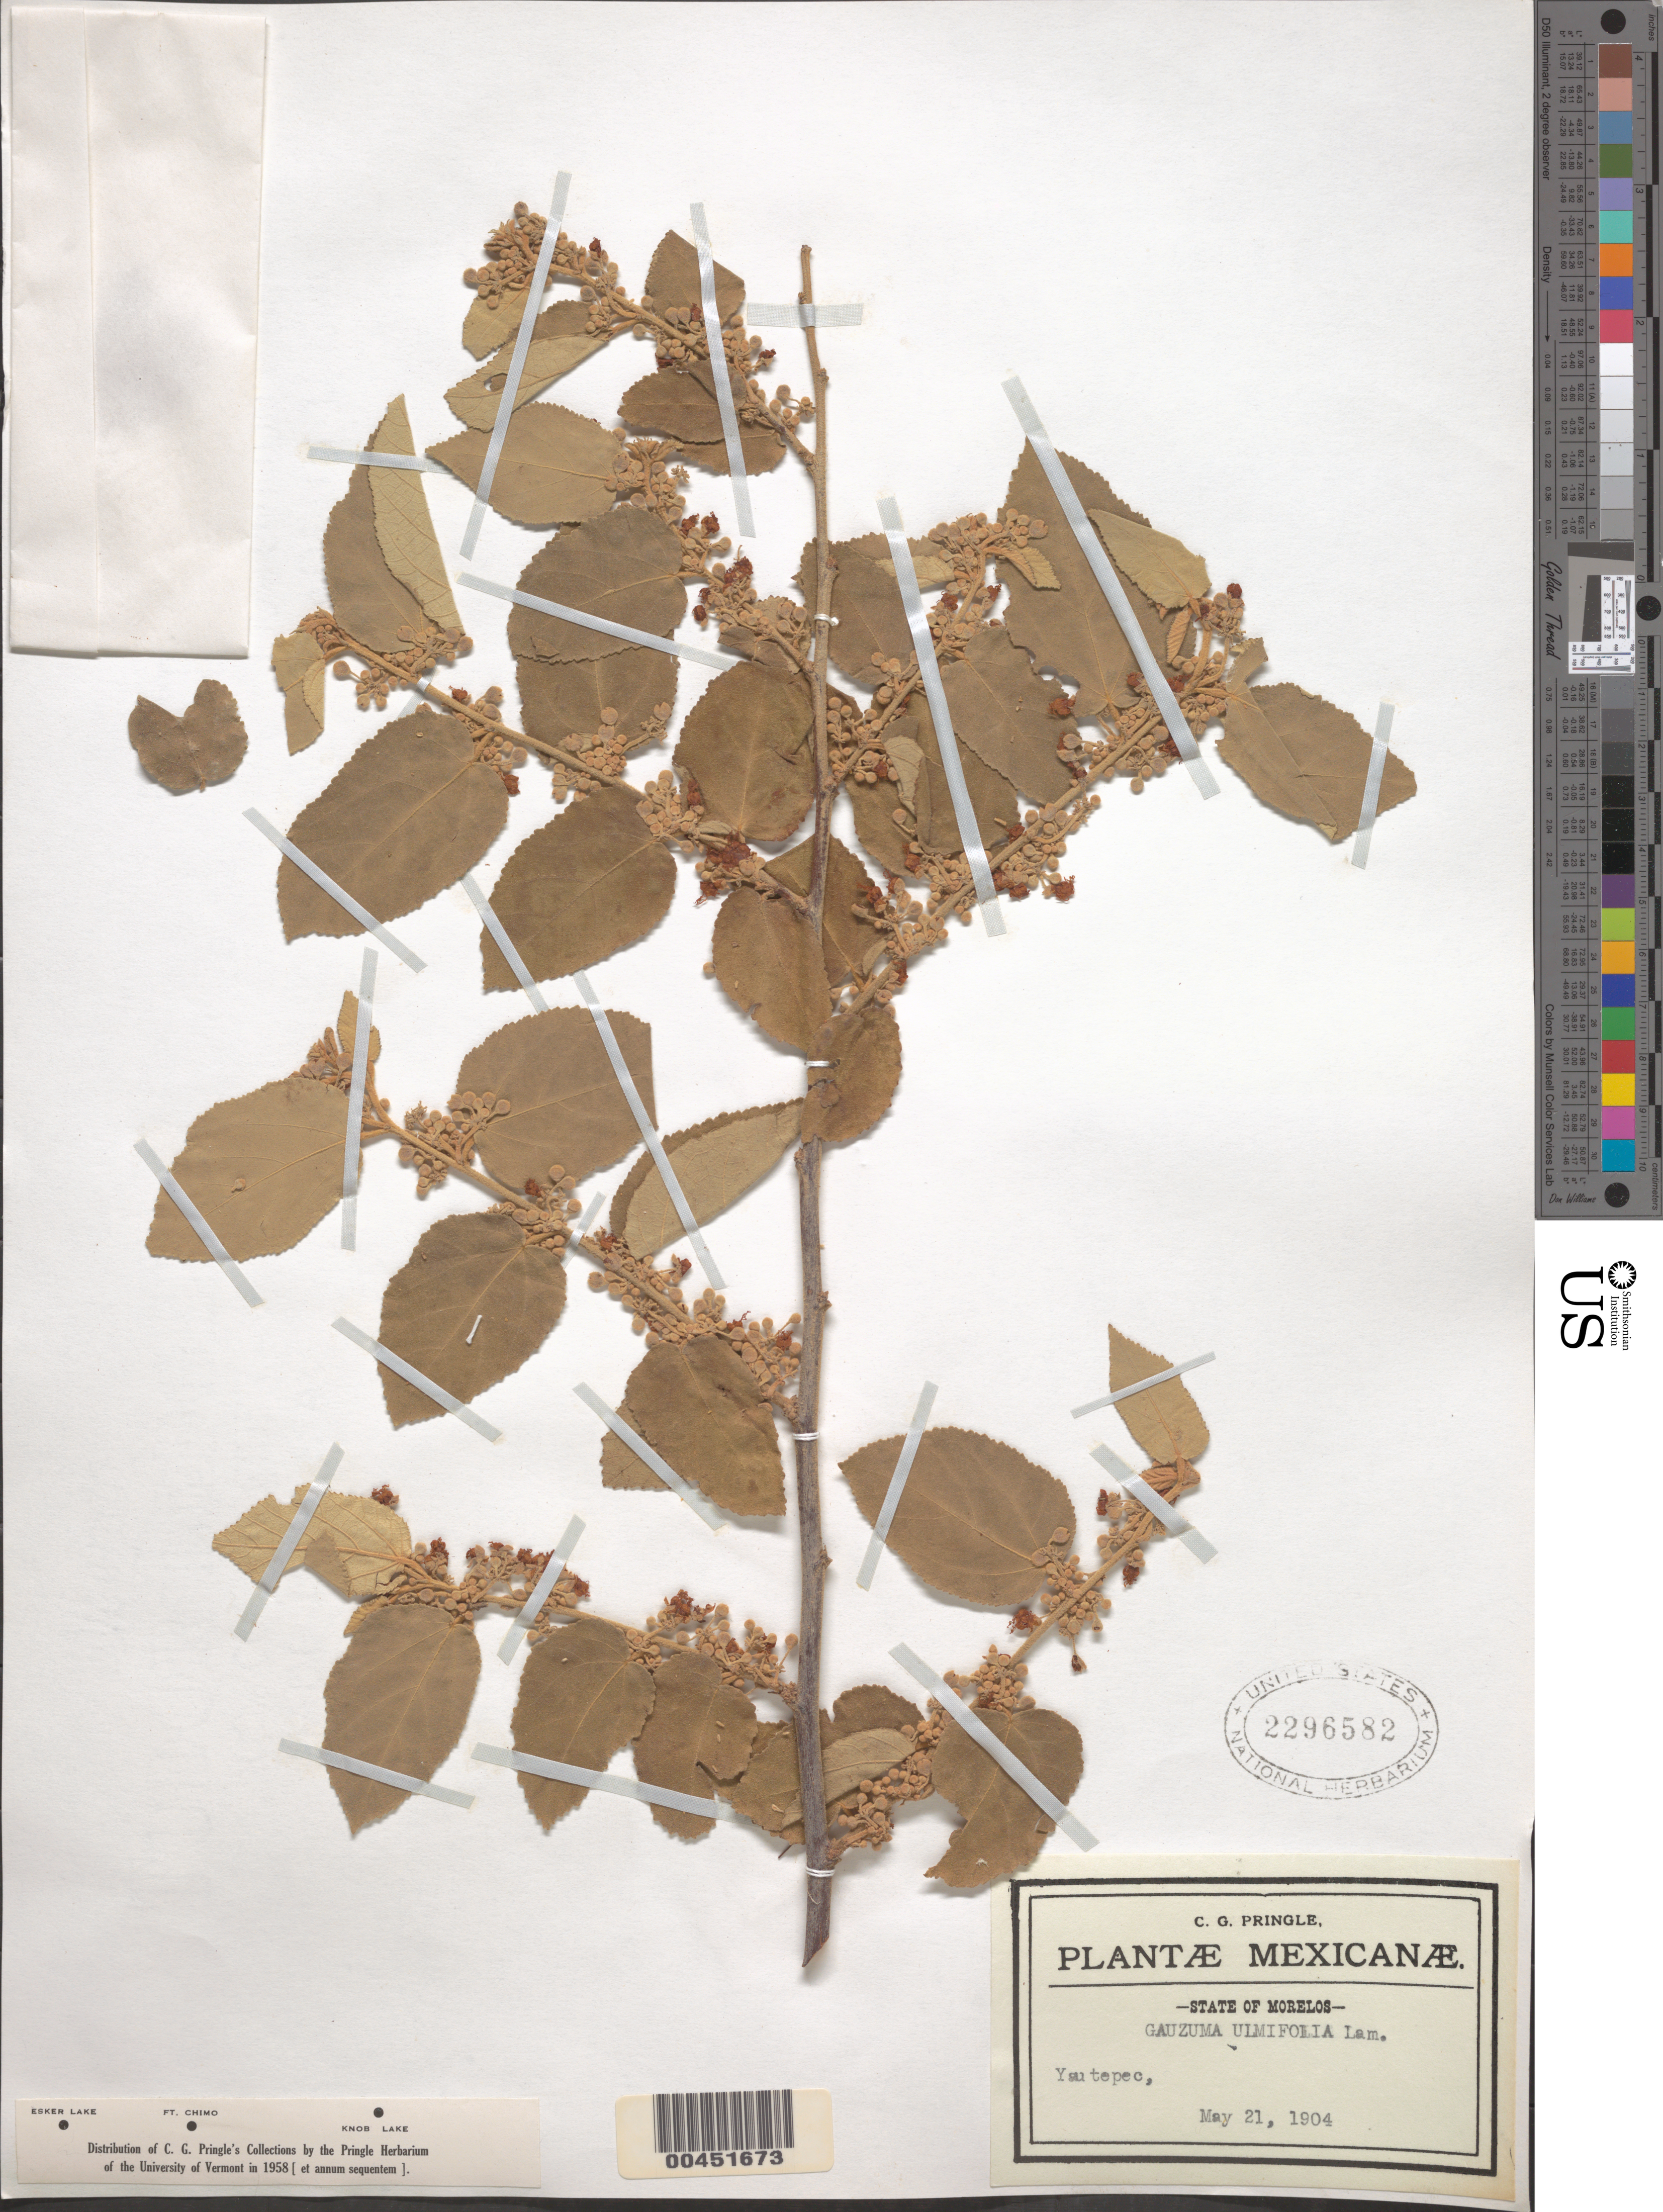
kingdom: Plantae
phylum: Tracheophyta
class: Magnoliopsida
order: Malvales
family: Malvaceae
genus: Guazuma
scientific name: Guazuma ulmifolia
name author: Lam.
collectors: C. G. Pringle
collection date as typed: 21 May 1904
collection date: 1904-05-21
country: Mexico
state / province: Morelos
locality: Yautepec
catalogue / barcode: US 2296582